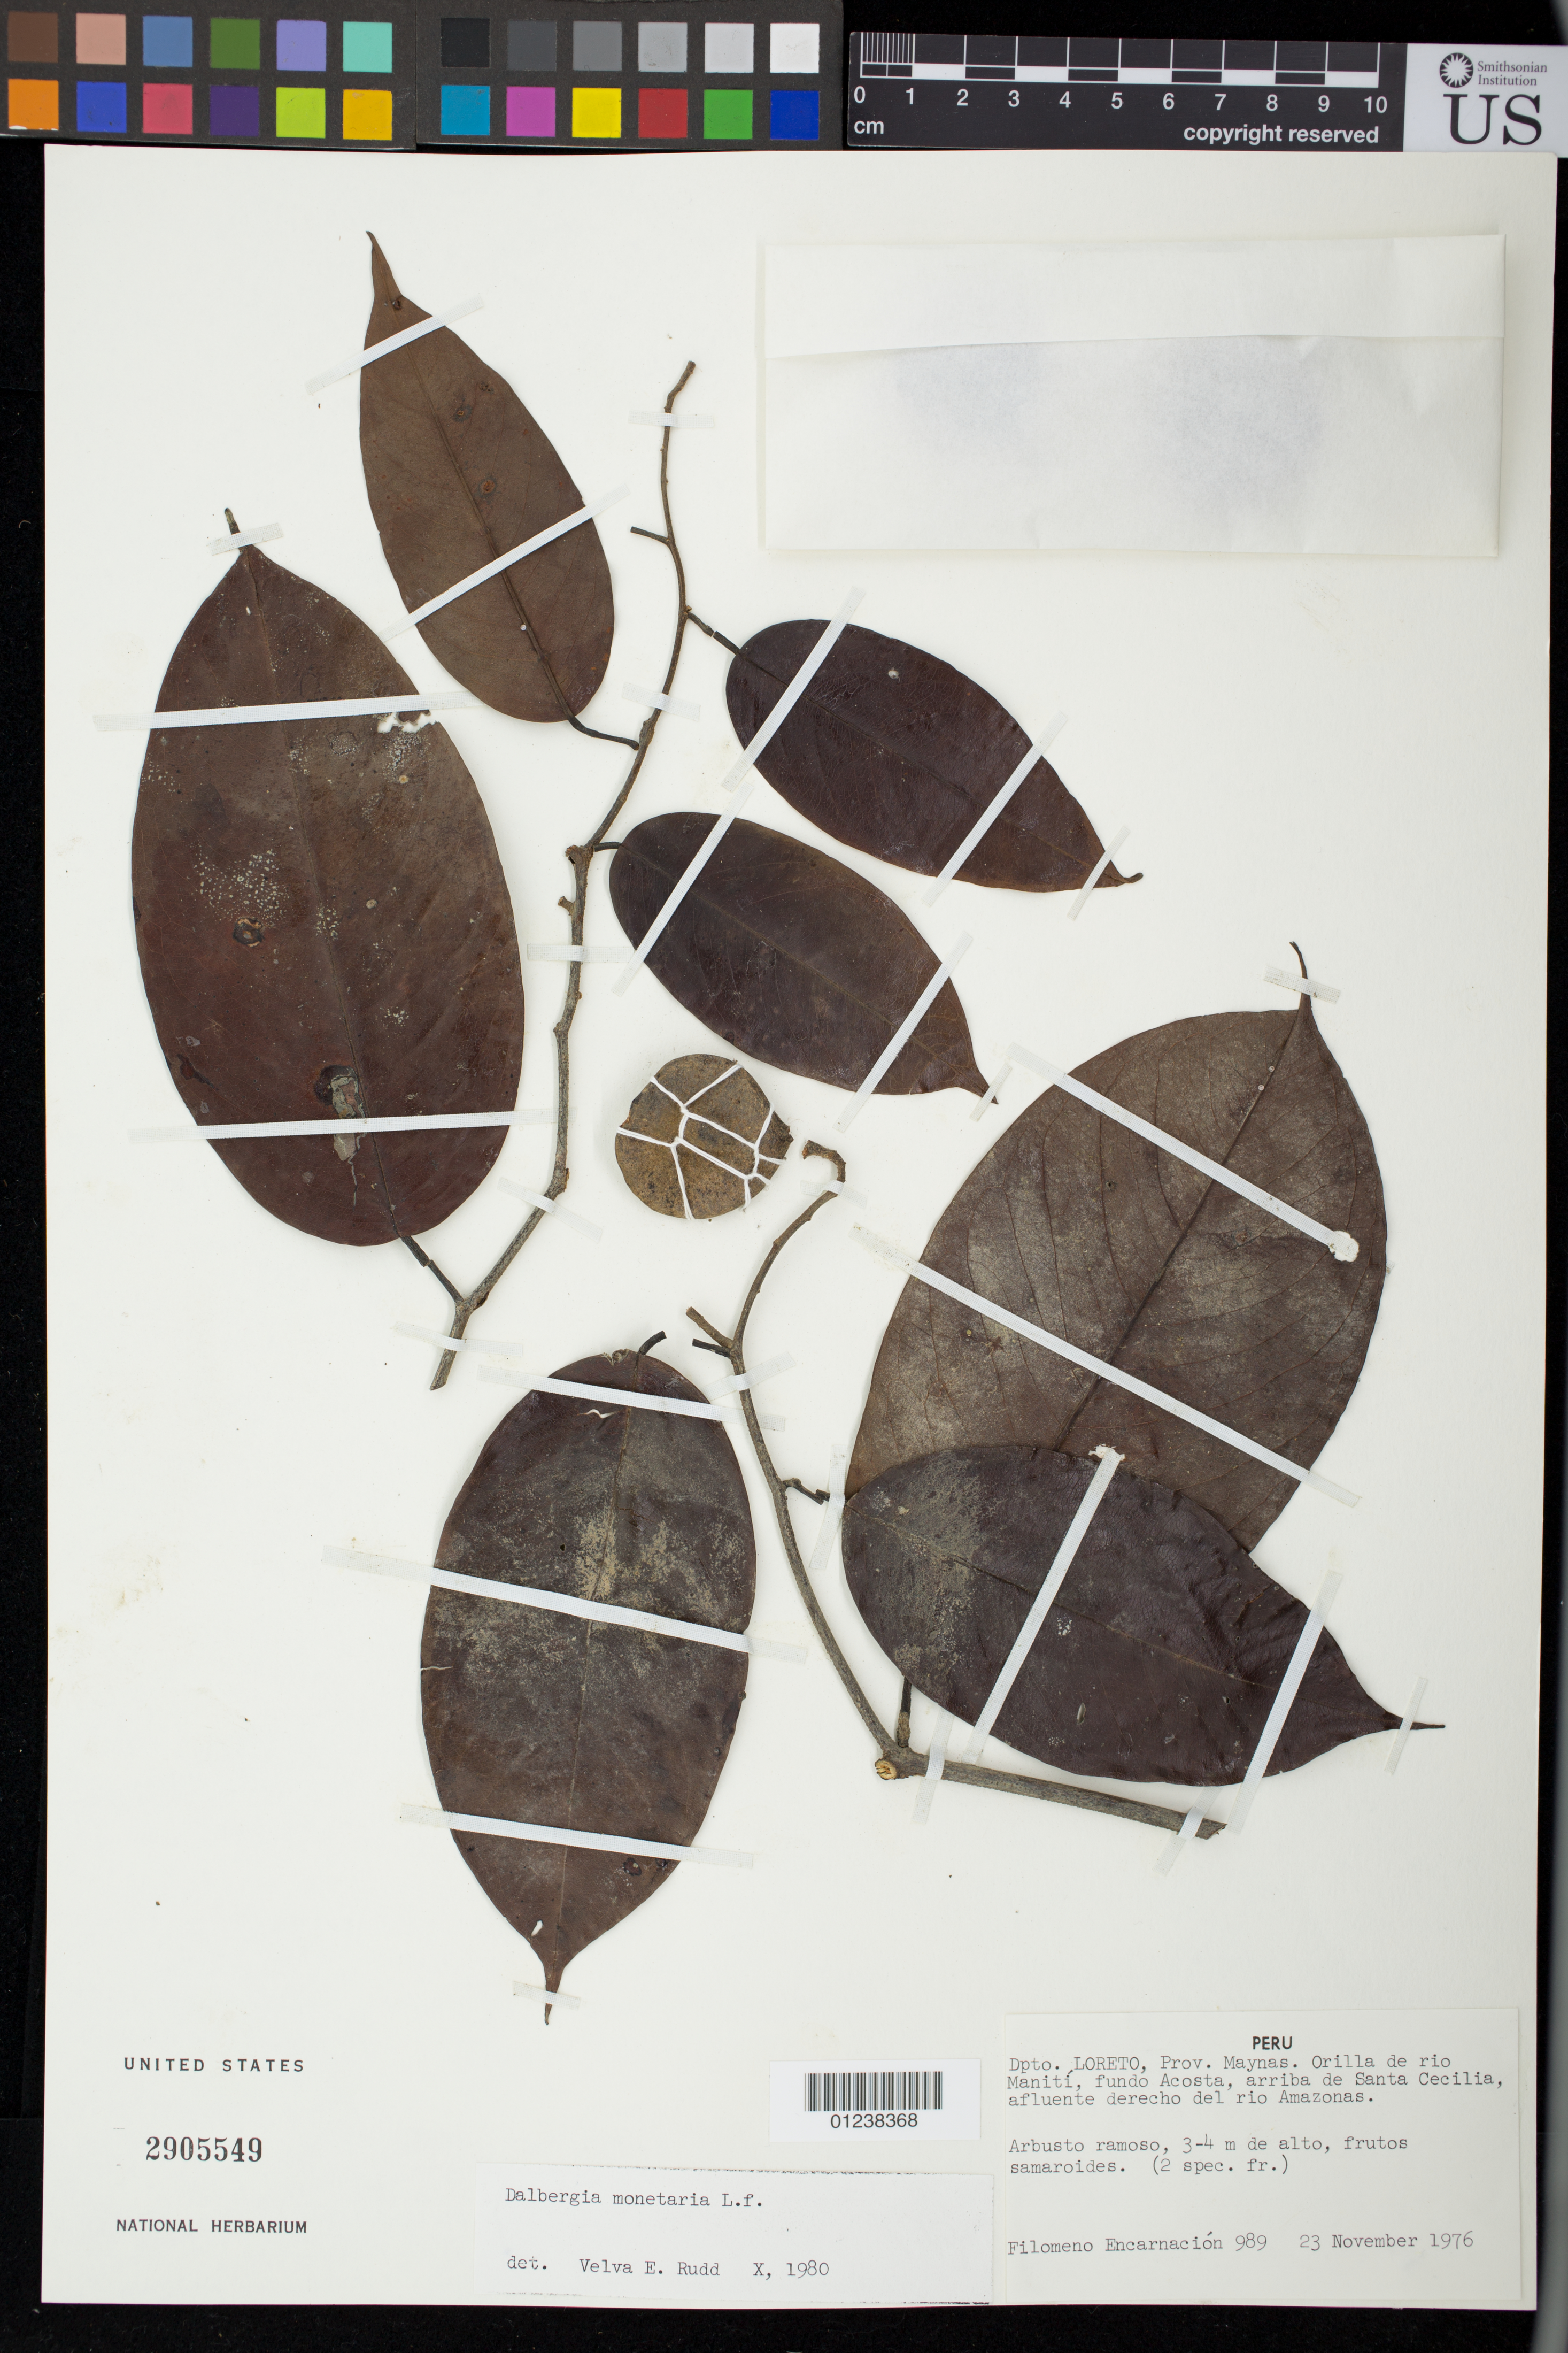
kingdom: Plantae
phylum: Tracheophyta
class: Magnoliopsida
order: Fabales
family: Fabaceae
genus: Dalbergia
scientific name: Dalbergia monetaria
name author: L. f.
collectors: F. Encarnación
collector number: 989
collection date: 1976-11-23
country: Peru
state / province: Loreto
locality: Prov. Maynas. Orilla de rio Maniti, fundo Acosta, arriba de Santa Cecilia, afluente derecho del rio Amazonas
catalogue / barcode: US 2905549